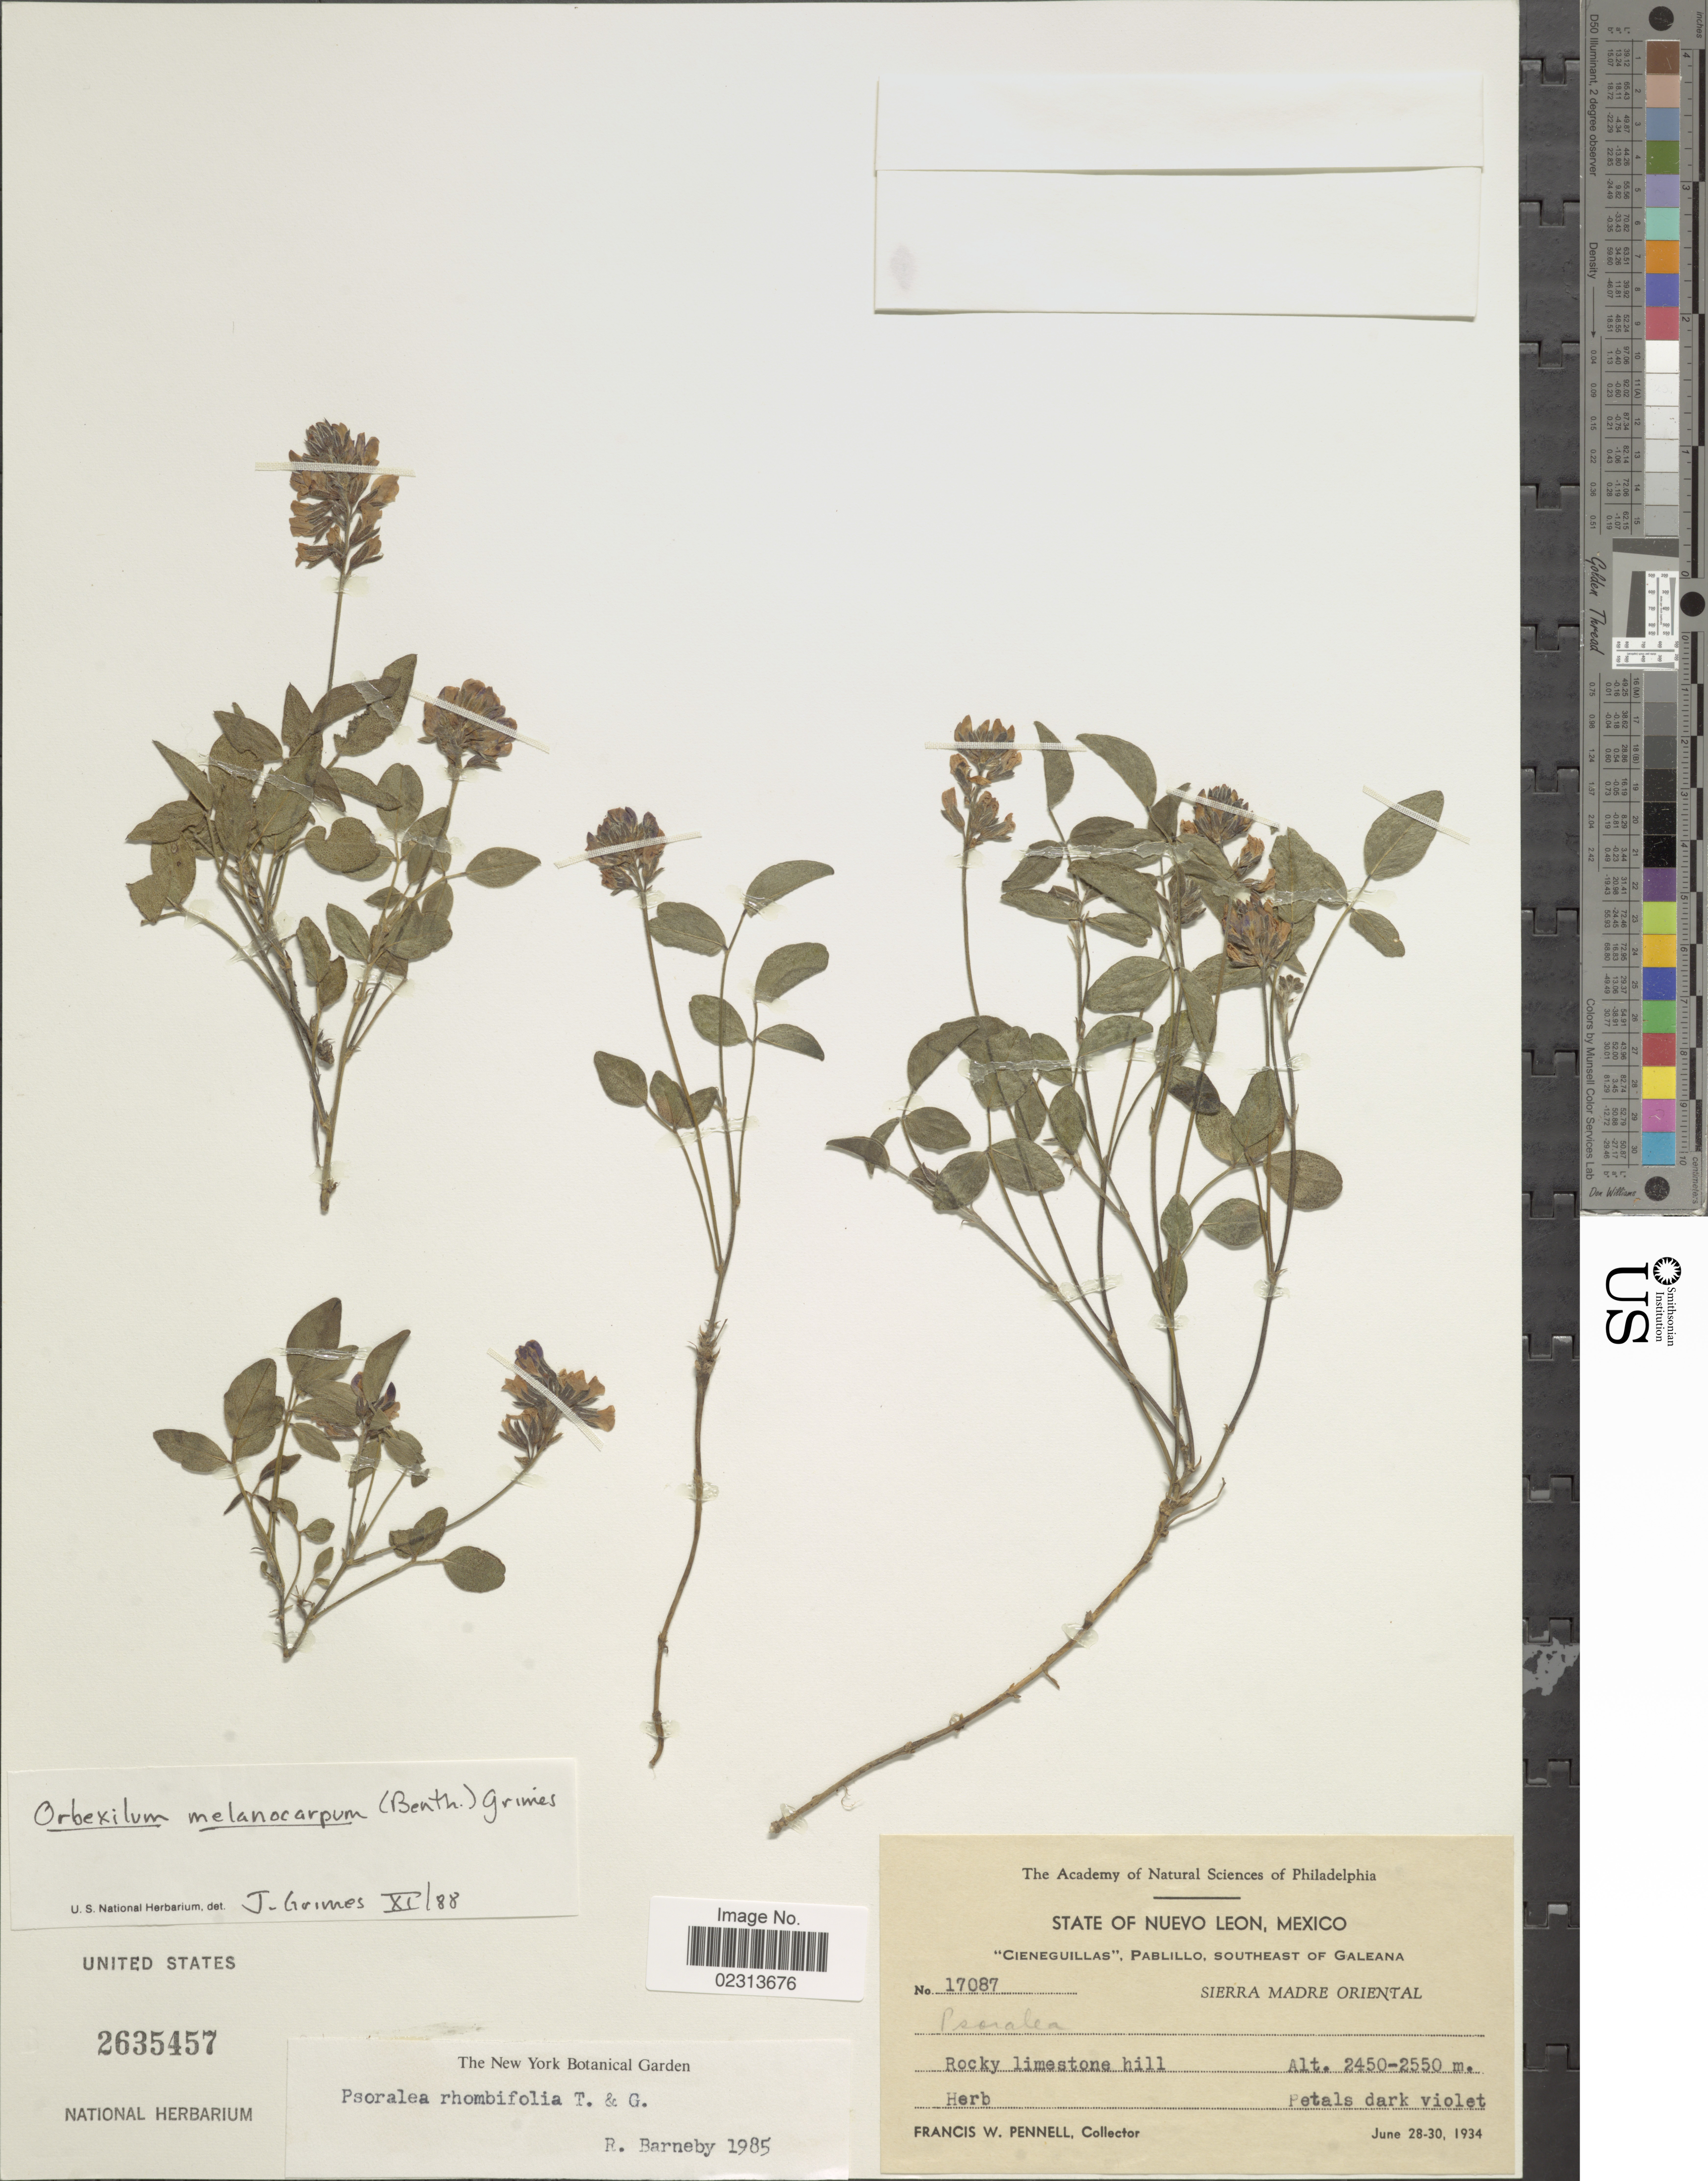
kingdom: Plantae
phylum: Tracheophyta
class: Magnoliopsida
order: Fabales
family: Fabaceae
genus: Orbexilum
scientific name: Orbexilum melanocarpum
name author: (Benth. ex Hemsl.) Rydb.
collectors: F. W. Pennell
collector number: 17087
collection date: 1934-06-28/1934-06-30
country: Mexico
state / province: Nuevo León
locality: Cieneguillas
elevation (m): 2450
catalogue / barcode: US 2635457